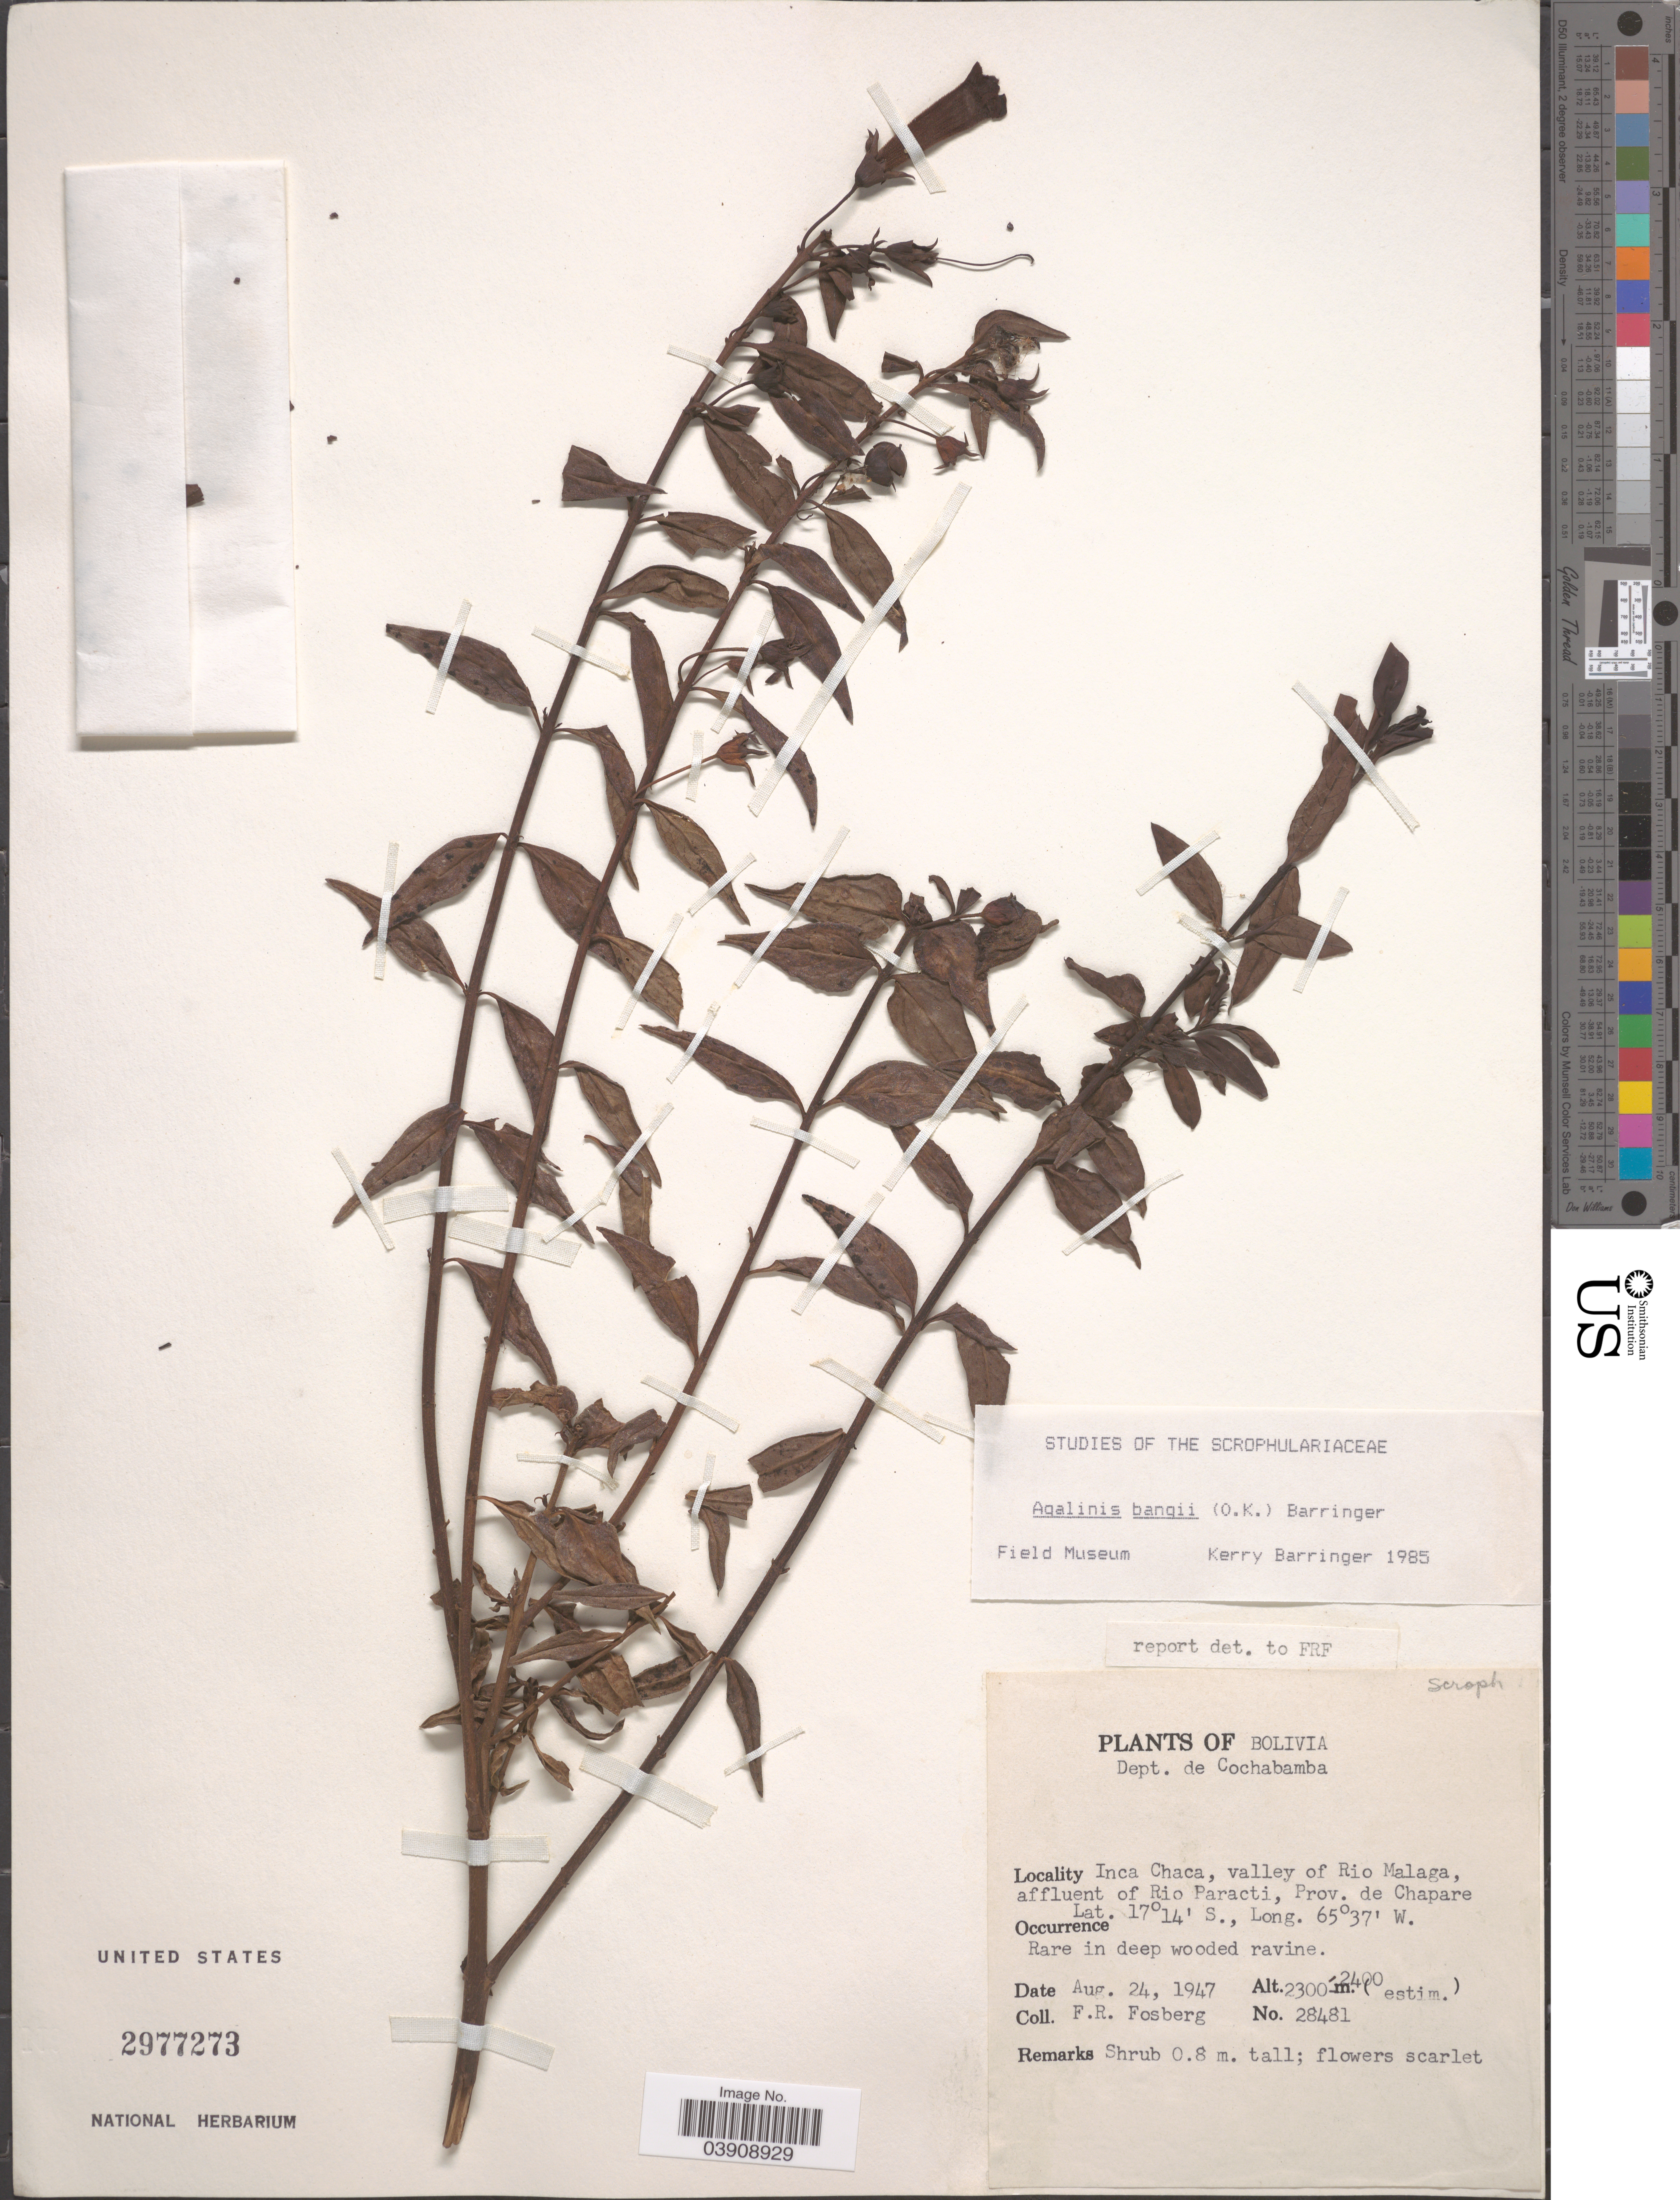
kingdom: Plantae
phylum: Tracheophyta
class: Magnoliopsida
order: Lamiales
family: Orobanchaceae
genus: Agalinis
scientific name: Agalinis bangii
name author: (Kuntze) Barringer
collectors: F. R. Fosberg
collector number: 28481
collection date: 1947-08-24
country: Bolivia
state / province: Cochabamba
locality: Dept. de Cochabamba. Inca Chaca, valley of Rio Malaga, affluent of Rio Paracati, Prov. de Chapare.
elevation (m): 2300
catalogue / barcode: US 2977273